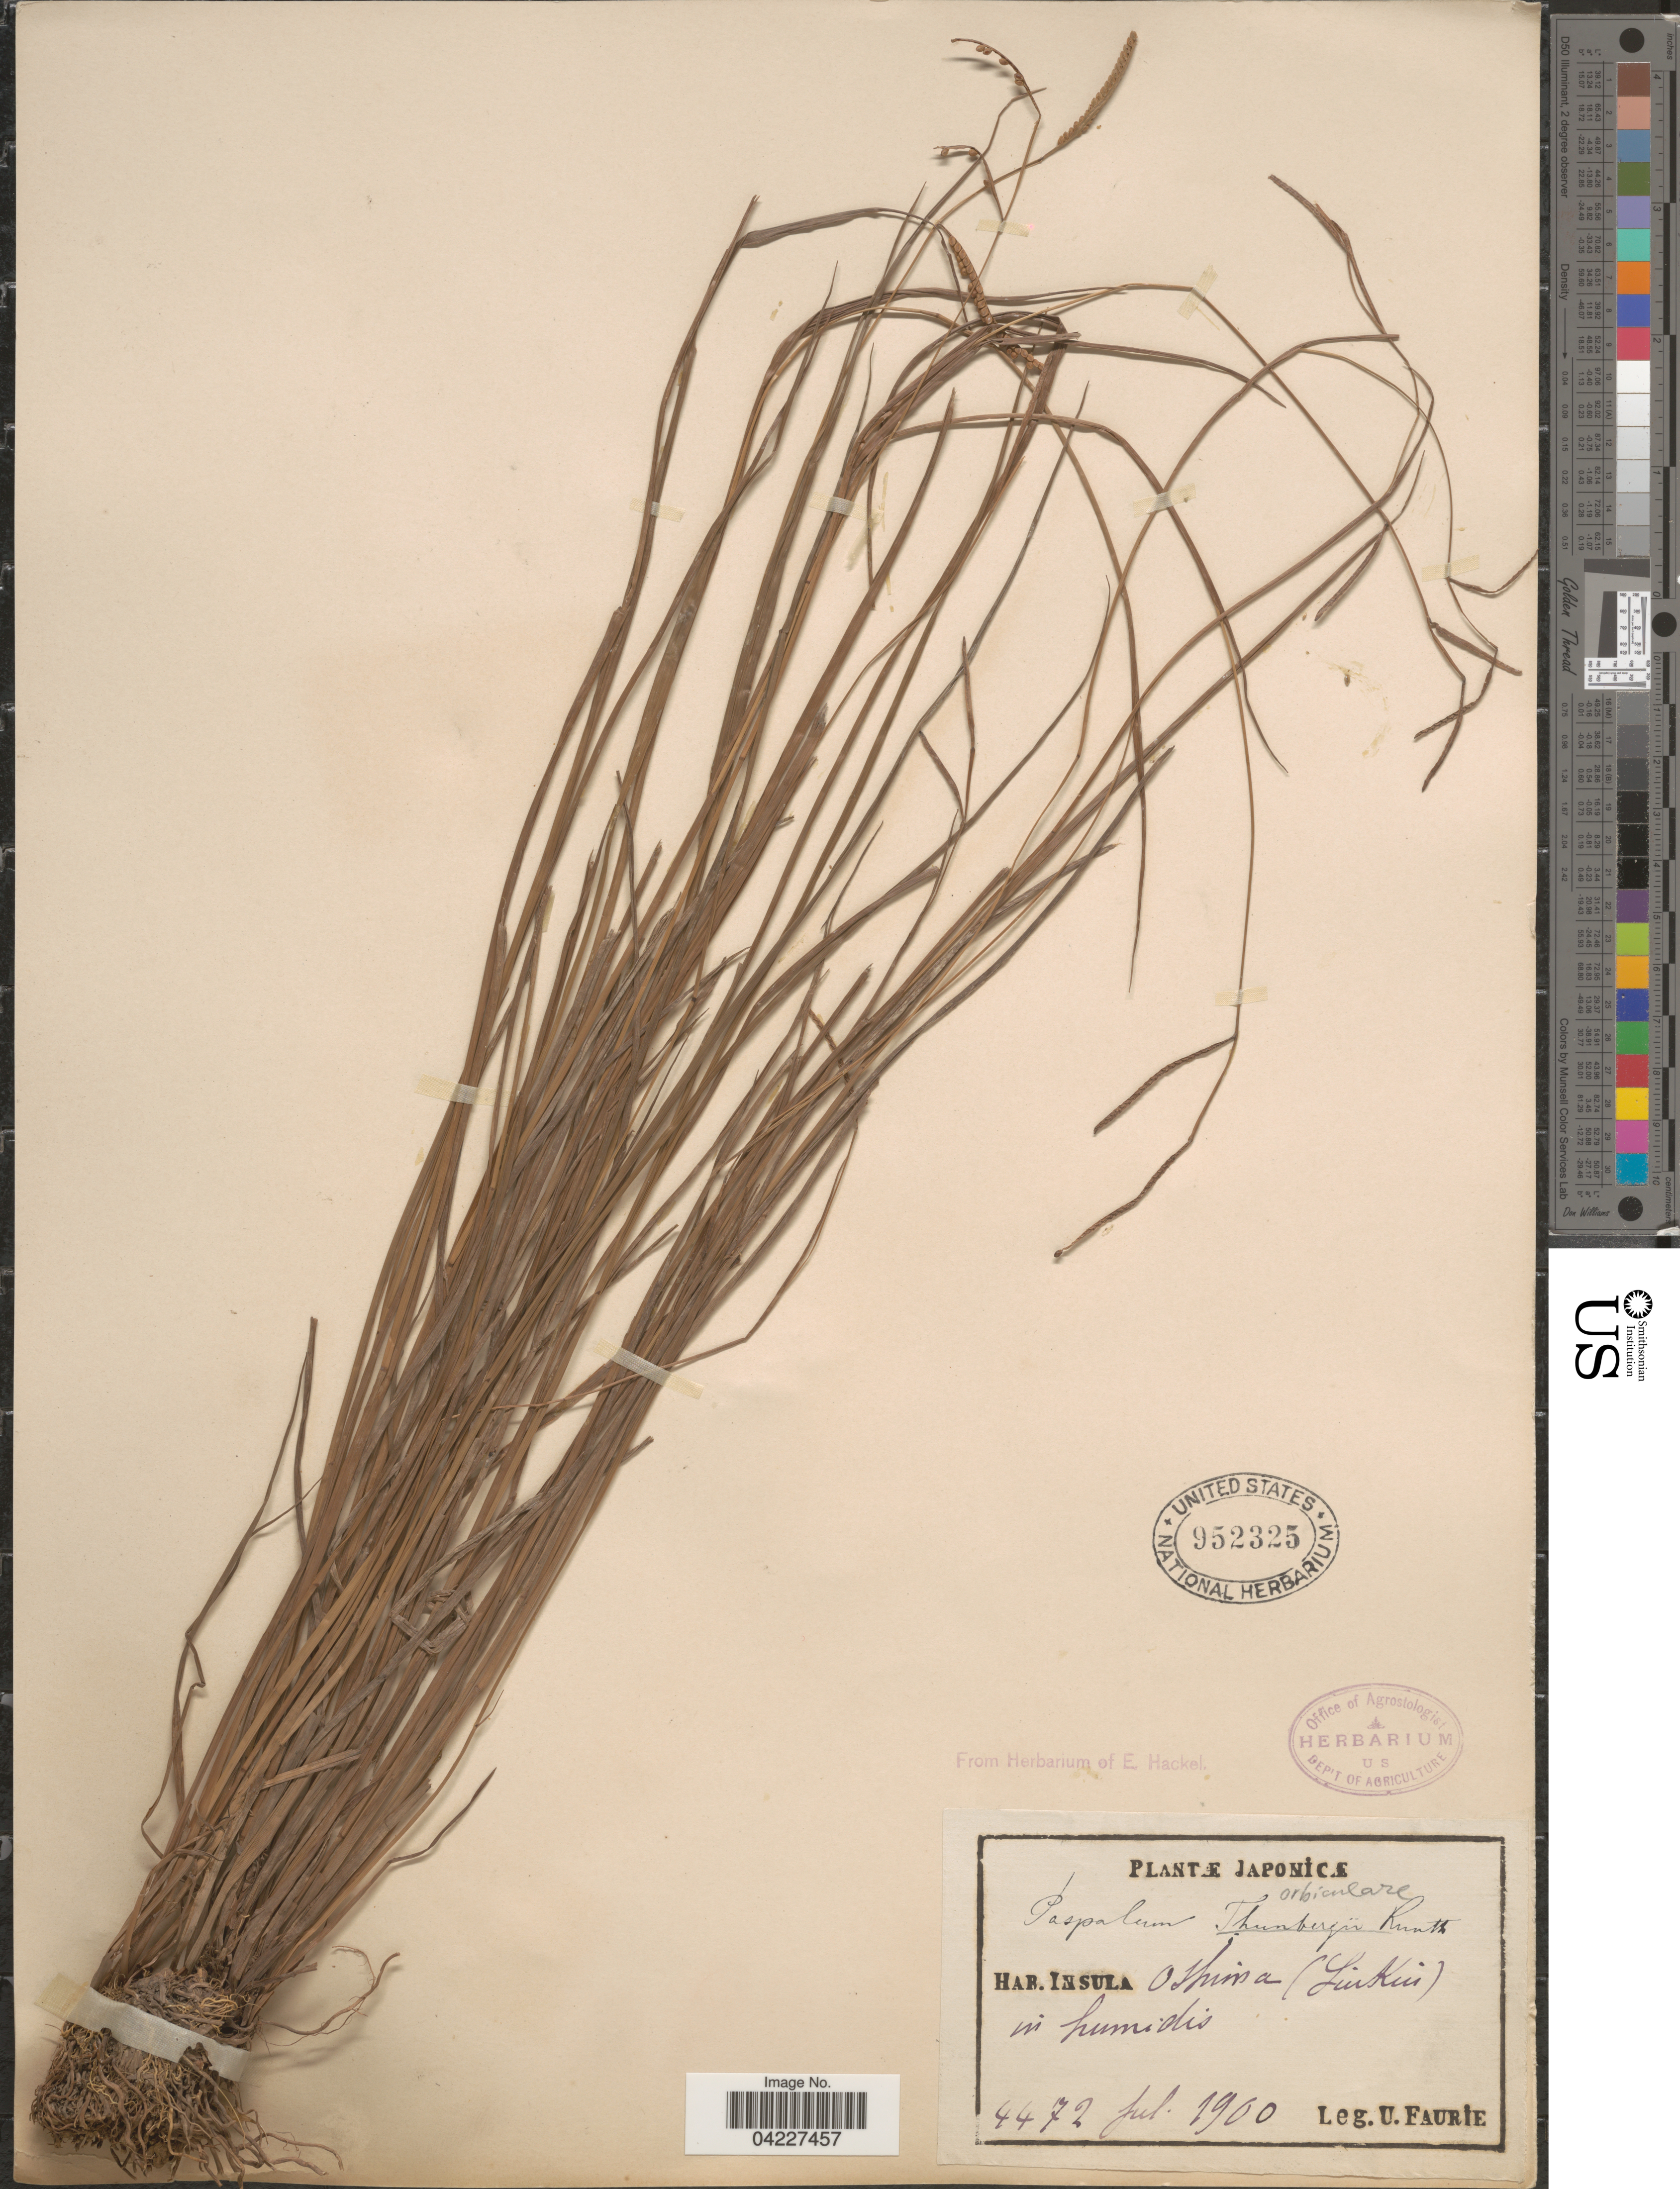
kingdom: Plantae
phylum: Tracheophyta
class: Liliopsida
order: Poales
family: Poaceae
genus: Paspalum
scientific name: Paspalum scrobiculatum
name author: L.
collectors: U. Faurie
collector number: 4472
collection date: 1960-07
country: Japan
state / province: Okinawa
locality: Japinicæ. Insula Oshima (Liukiu) in humidis.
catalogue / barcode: US 952325